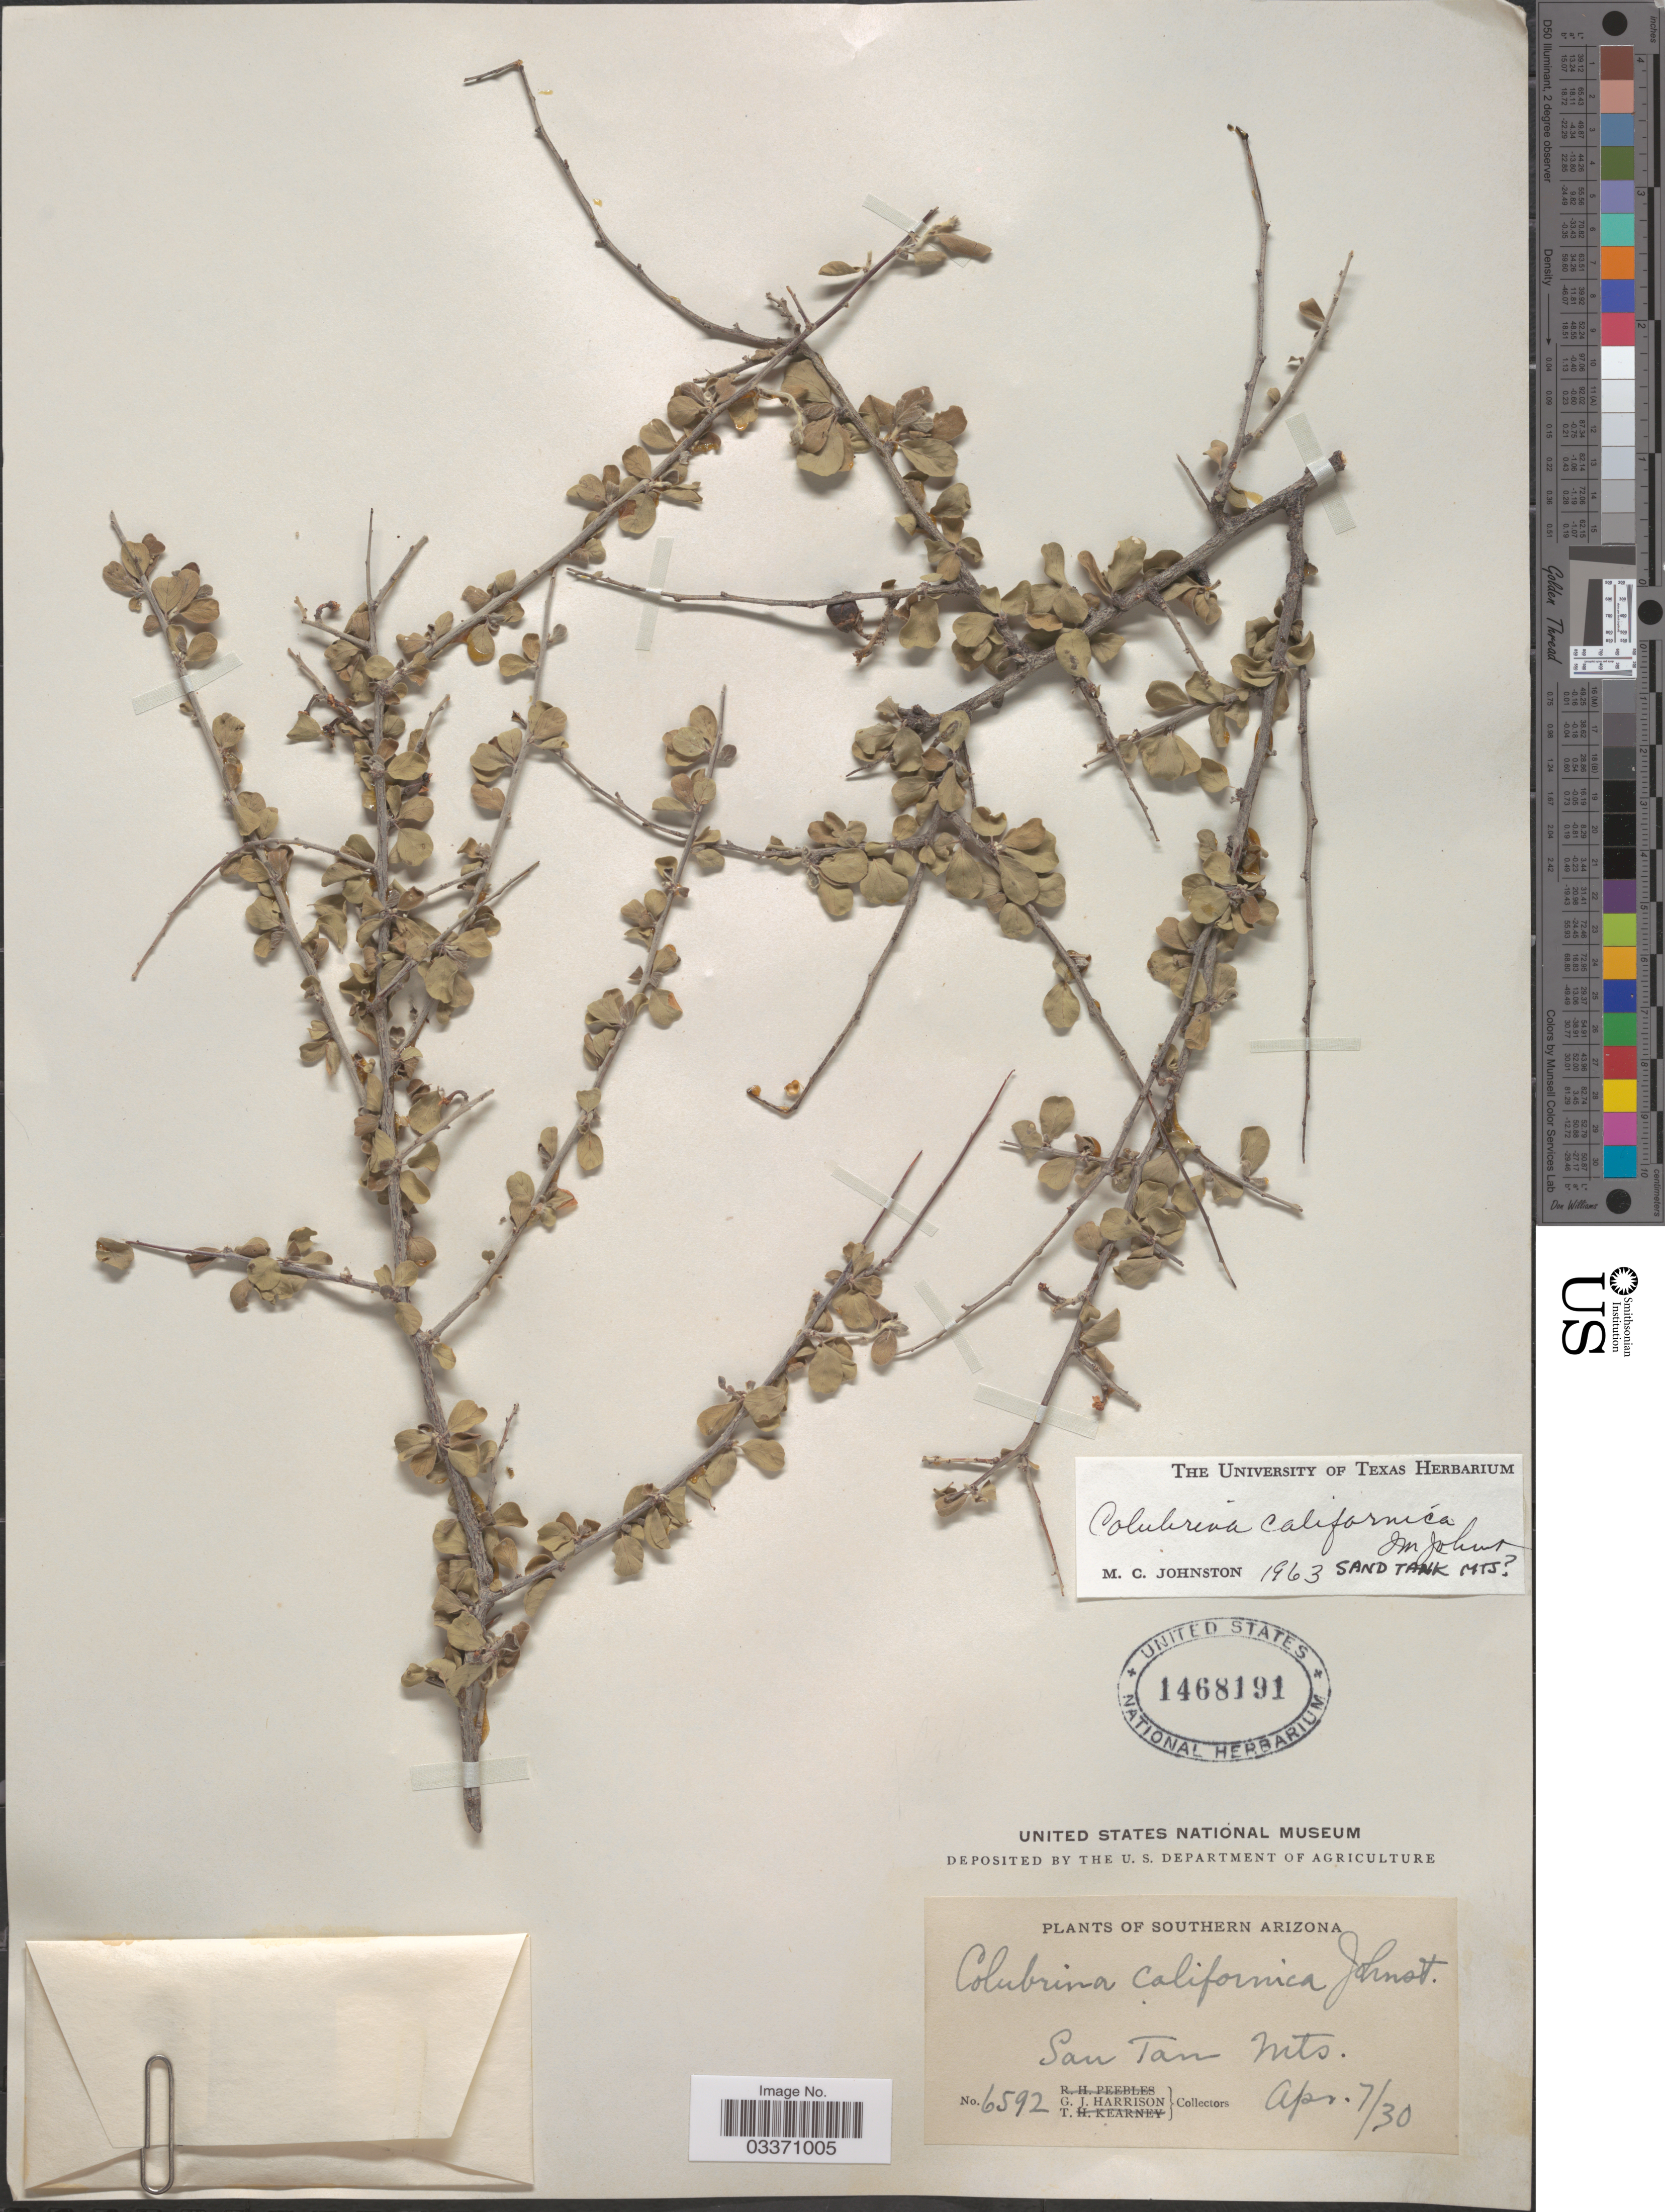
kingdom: Plantae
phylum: Tracheophyta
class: Magnoliopsida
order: Rosales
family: Rhamnaceae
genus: Colubrina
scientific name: Colubrina californica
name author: I.M. Johnst.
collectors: G. J. Harrison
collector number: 6592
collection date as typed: Transcribed d/m/y: 7/4/30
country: United States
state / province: Arizona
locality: Southern Arizona. San Tan Mts.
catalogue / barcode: US 1468191